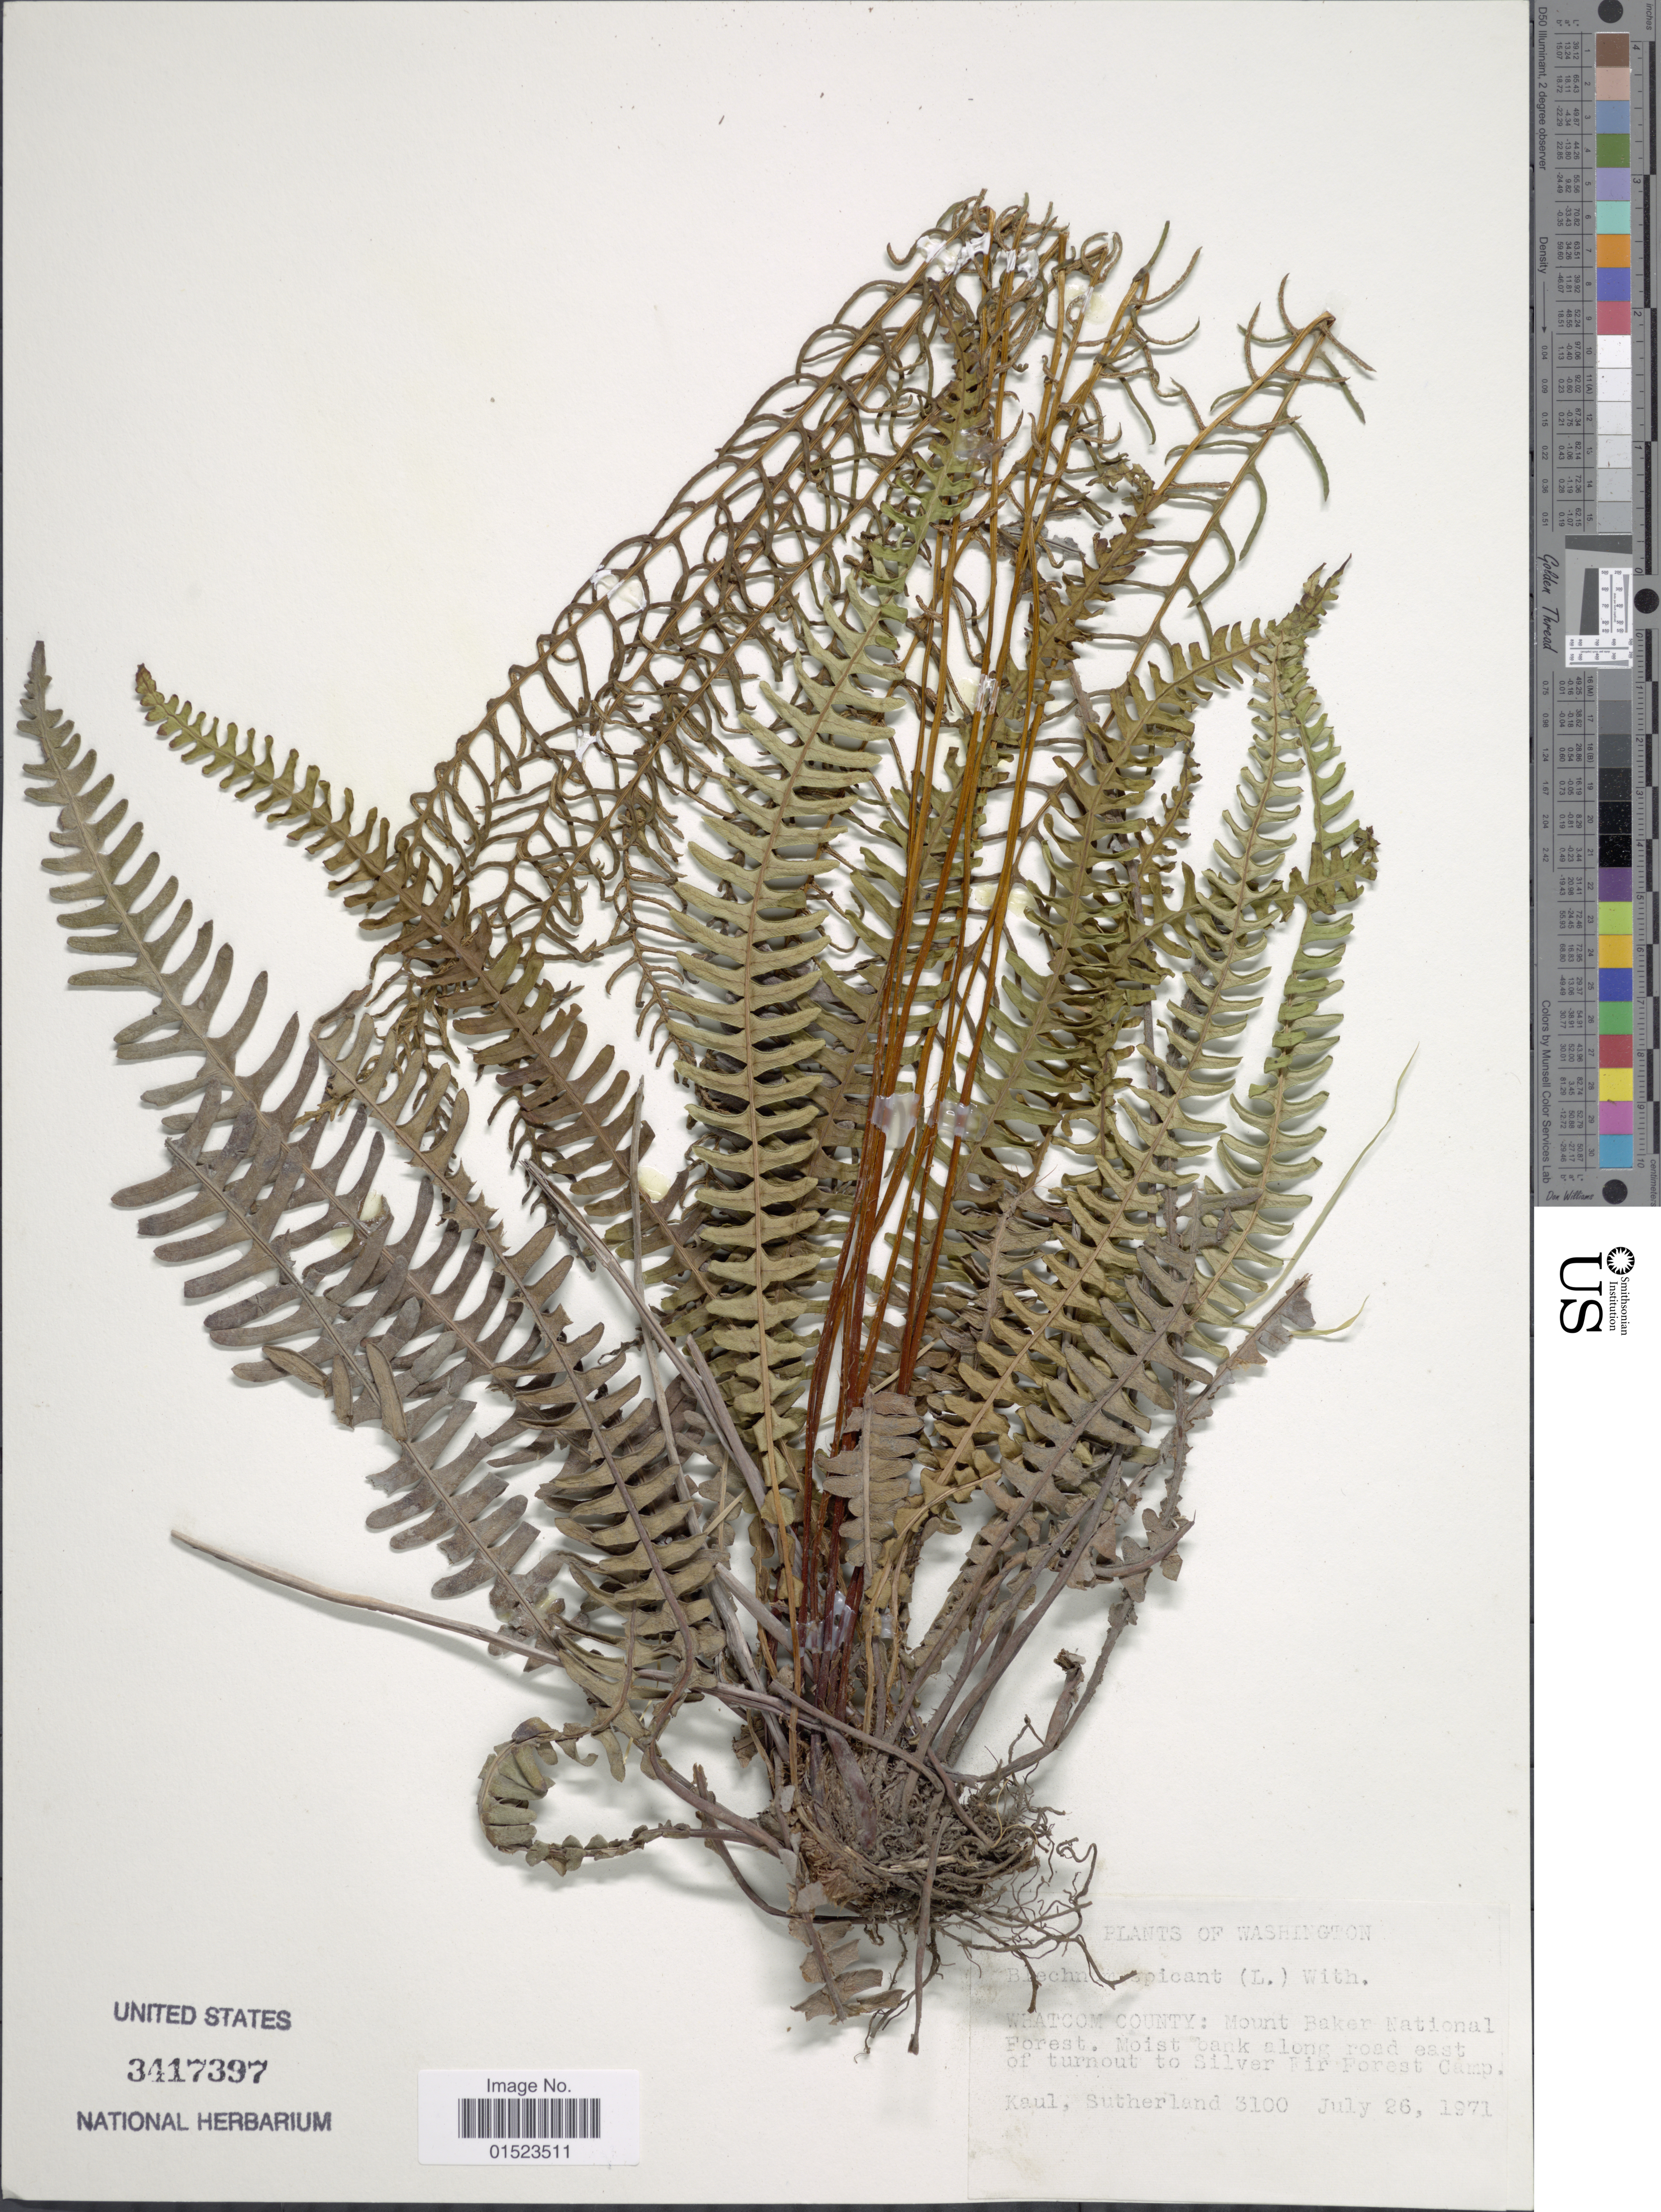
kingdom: Plantae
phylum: Tracheophyta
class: Polypodiopsida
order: Polypodiales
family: Blechnaceae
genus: Blechnum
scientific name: Blechnum spicant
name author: (L.) Sm.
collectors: S. Kaul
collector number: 1300*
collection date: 1971-07-26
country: United States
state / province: Washington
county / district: Whatcom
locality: Whatcom County: Mount Baker National Forest, Moist bank along road east of turnout to Silver Fir Forest Camp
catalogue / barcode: US 3417397